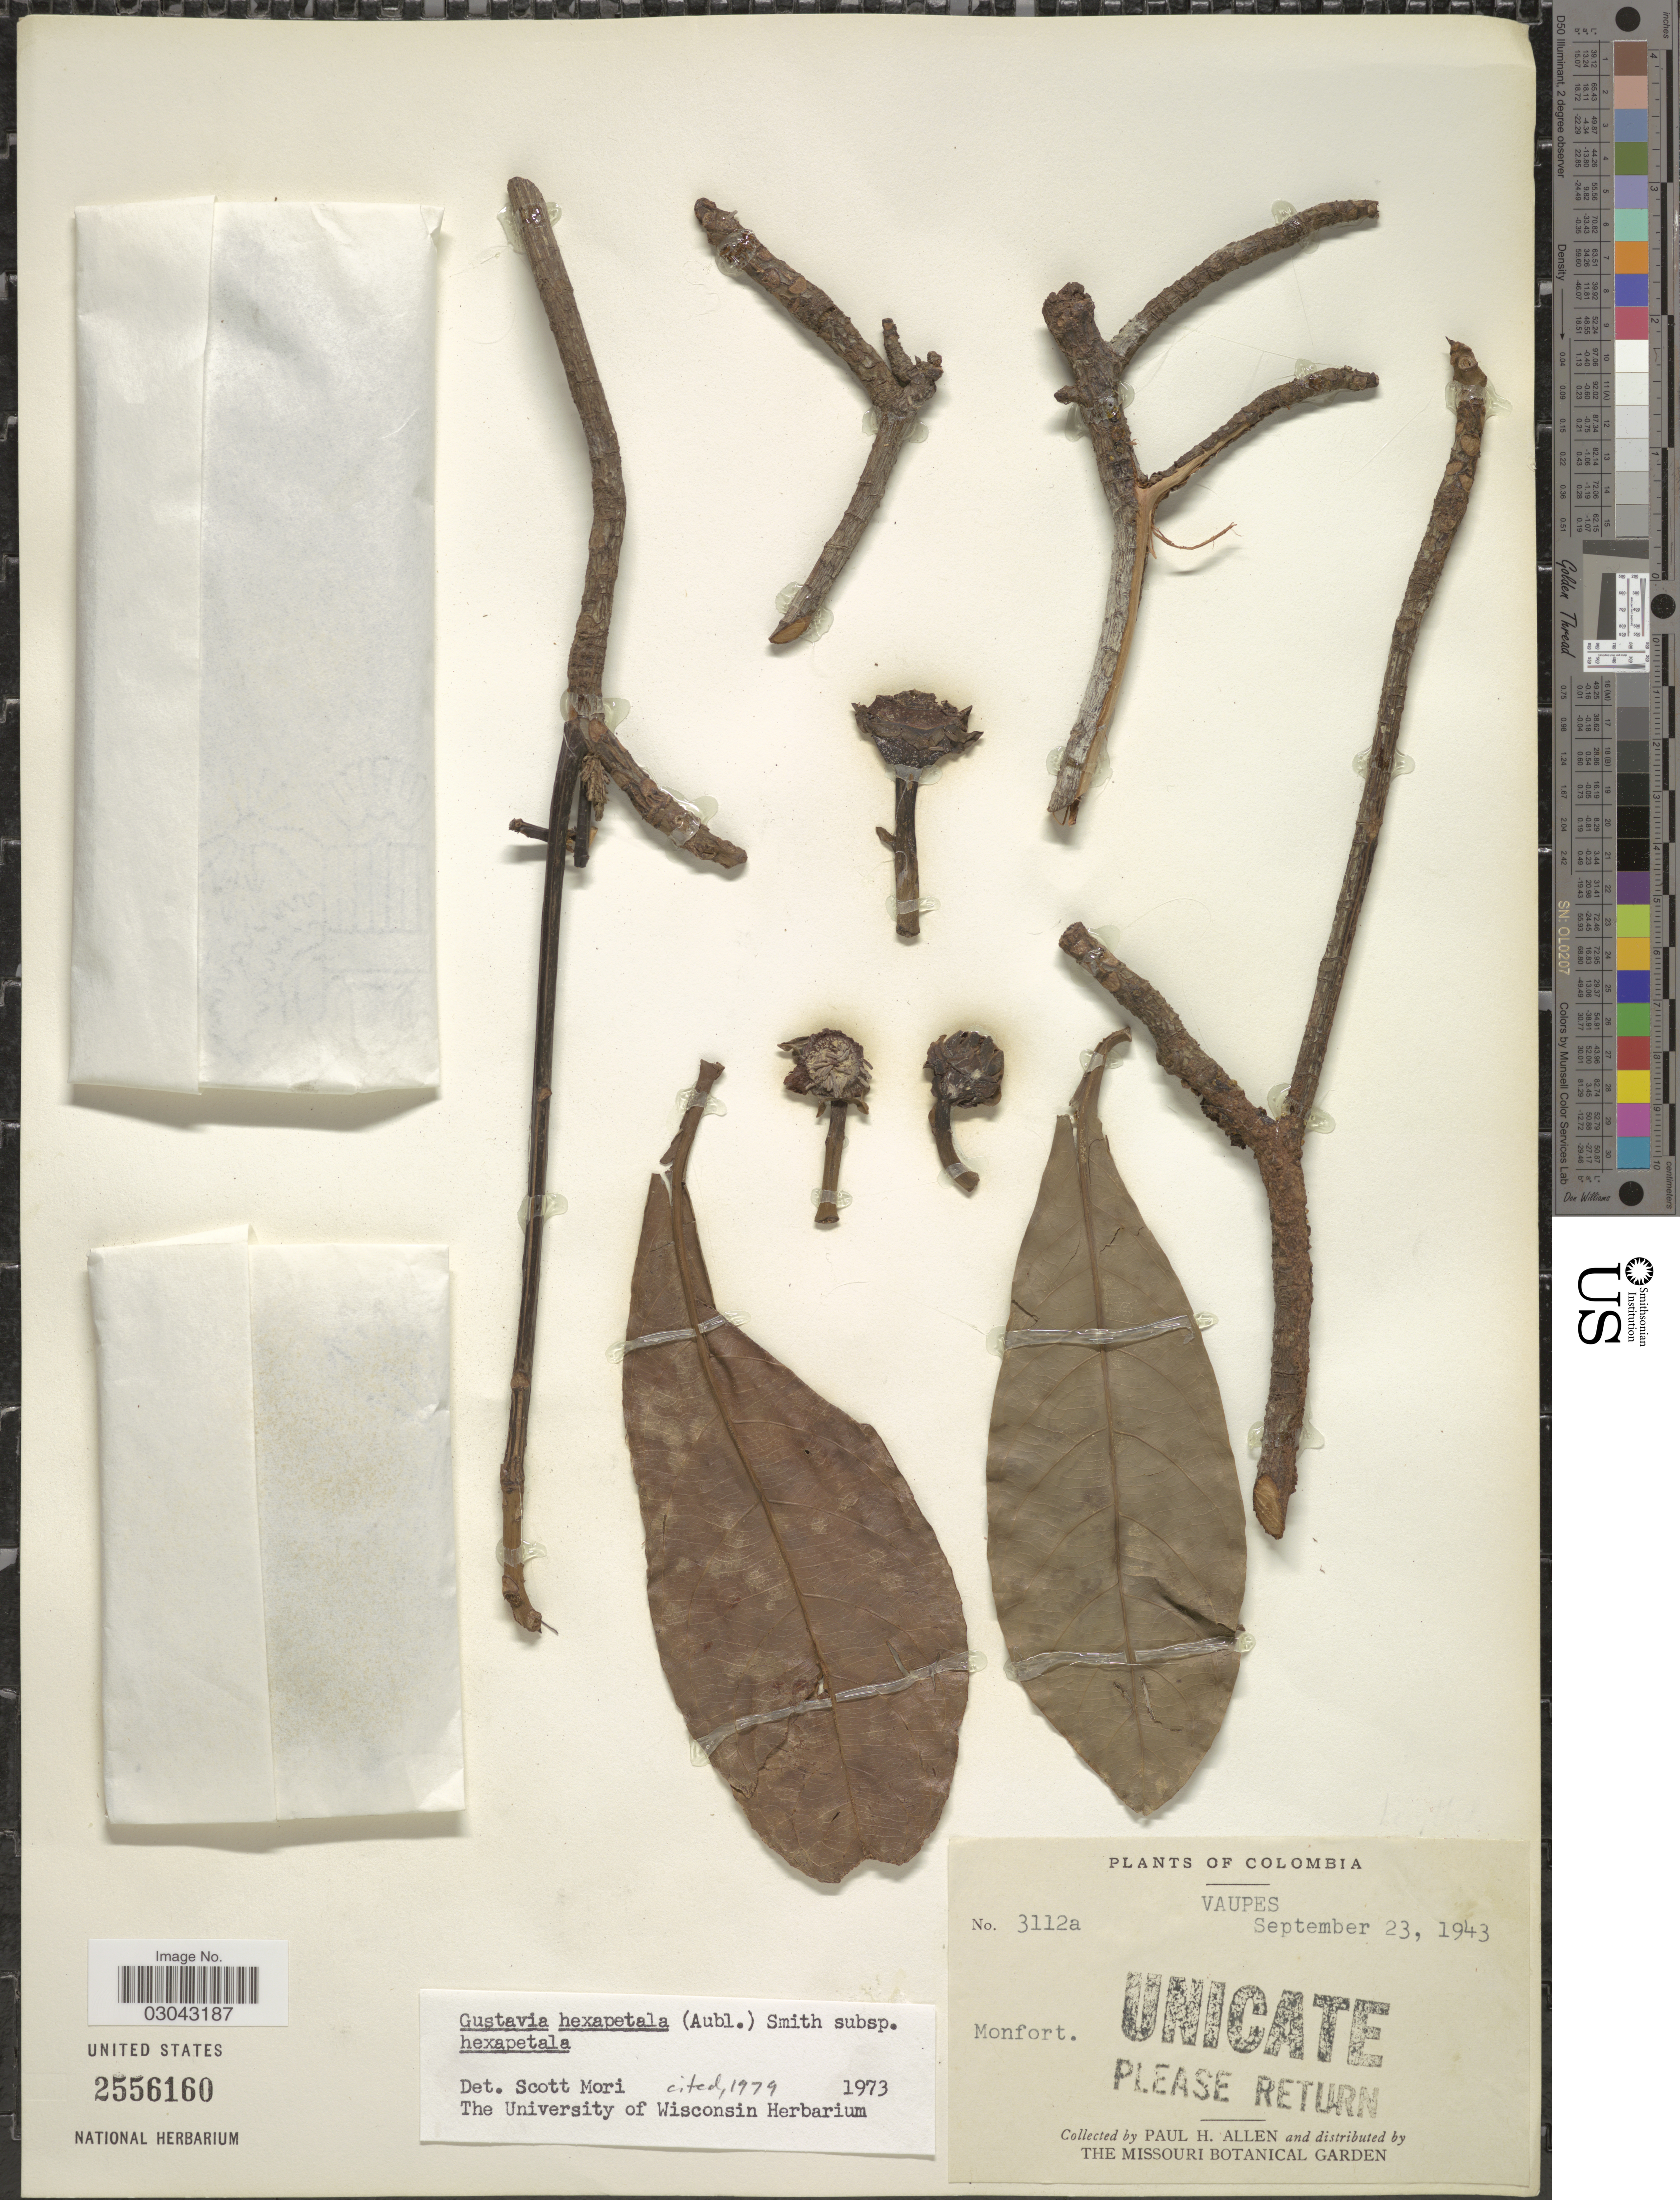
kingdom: Plantae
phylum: Tracheophyta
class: Magnoliopsida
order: Ericales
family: Lecythidaceae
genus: Gustavia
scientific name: Gustavia hexapetala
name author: (Aubl.) Sm.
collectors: P. H. Allen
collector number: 3112a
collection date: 1943-09-23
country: Colombia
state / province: Vaupés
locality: Monfort.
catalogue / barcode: US 2556160